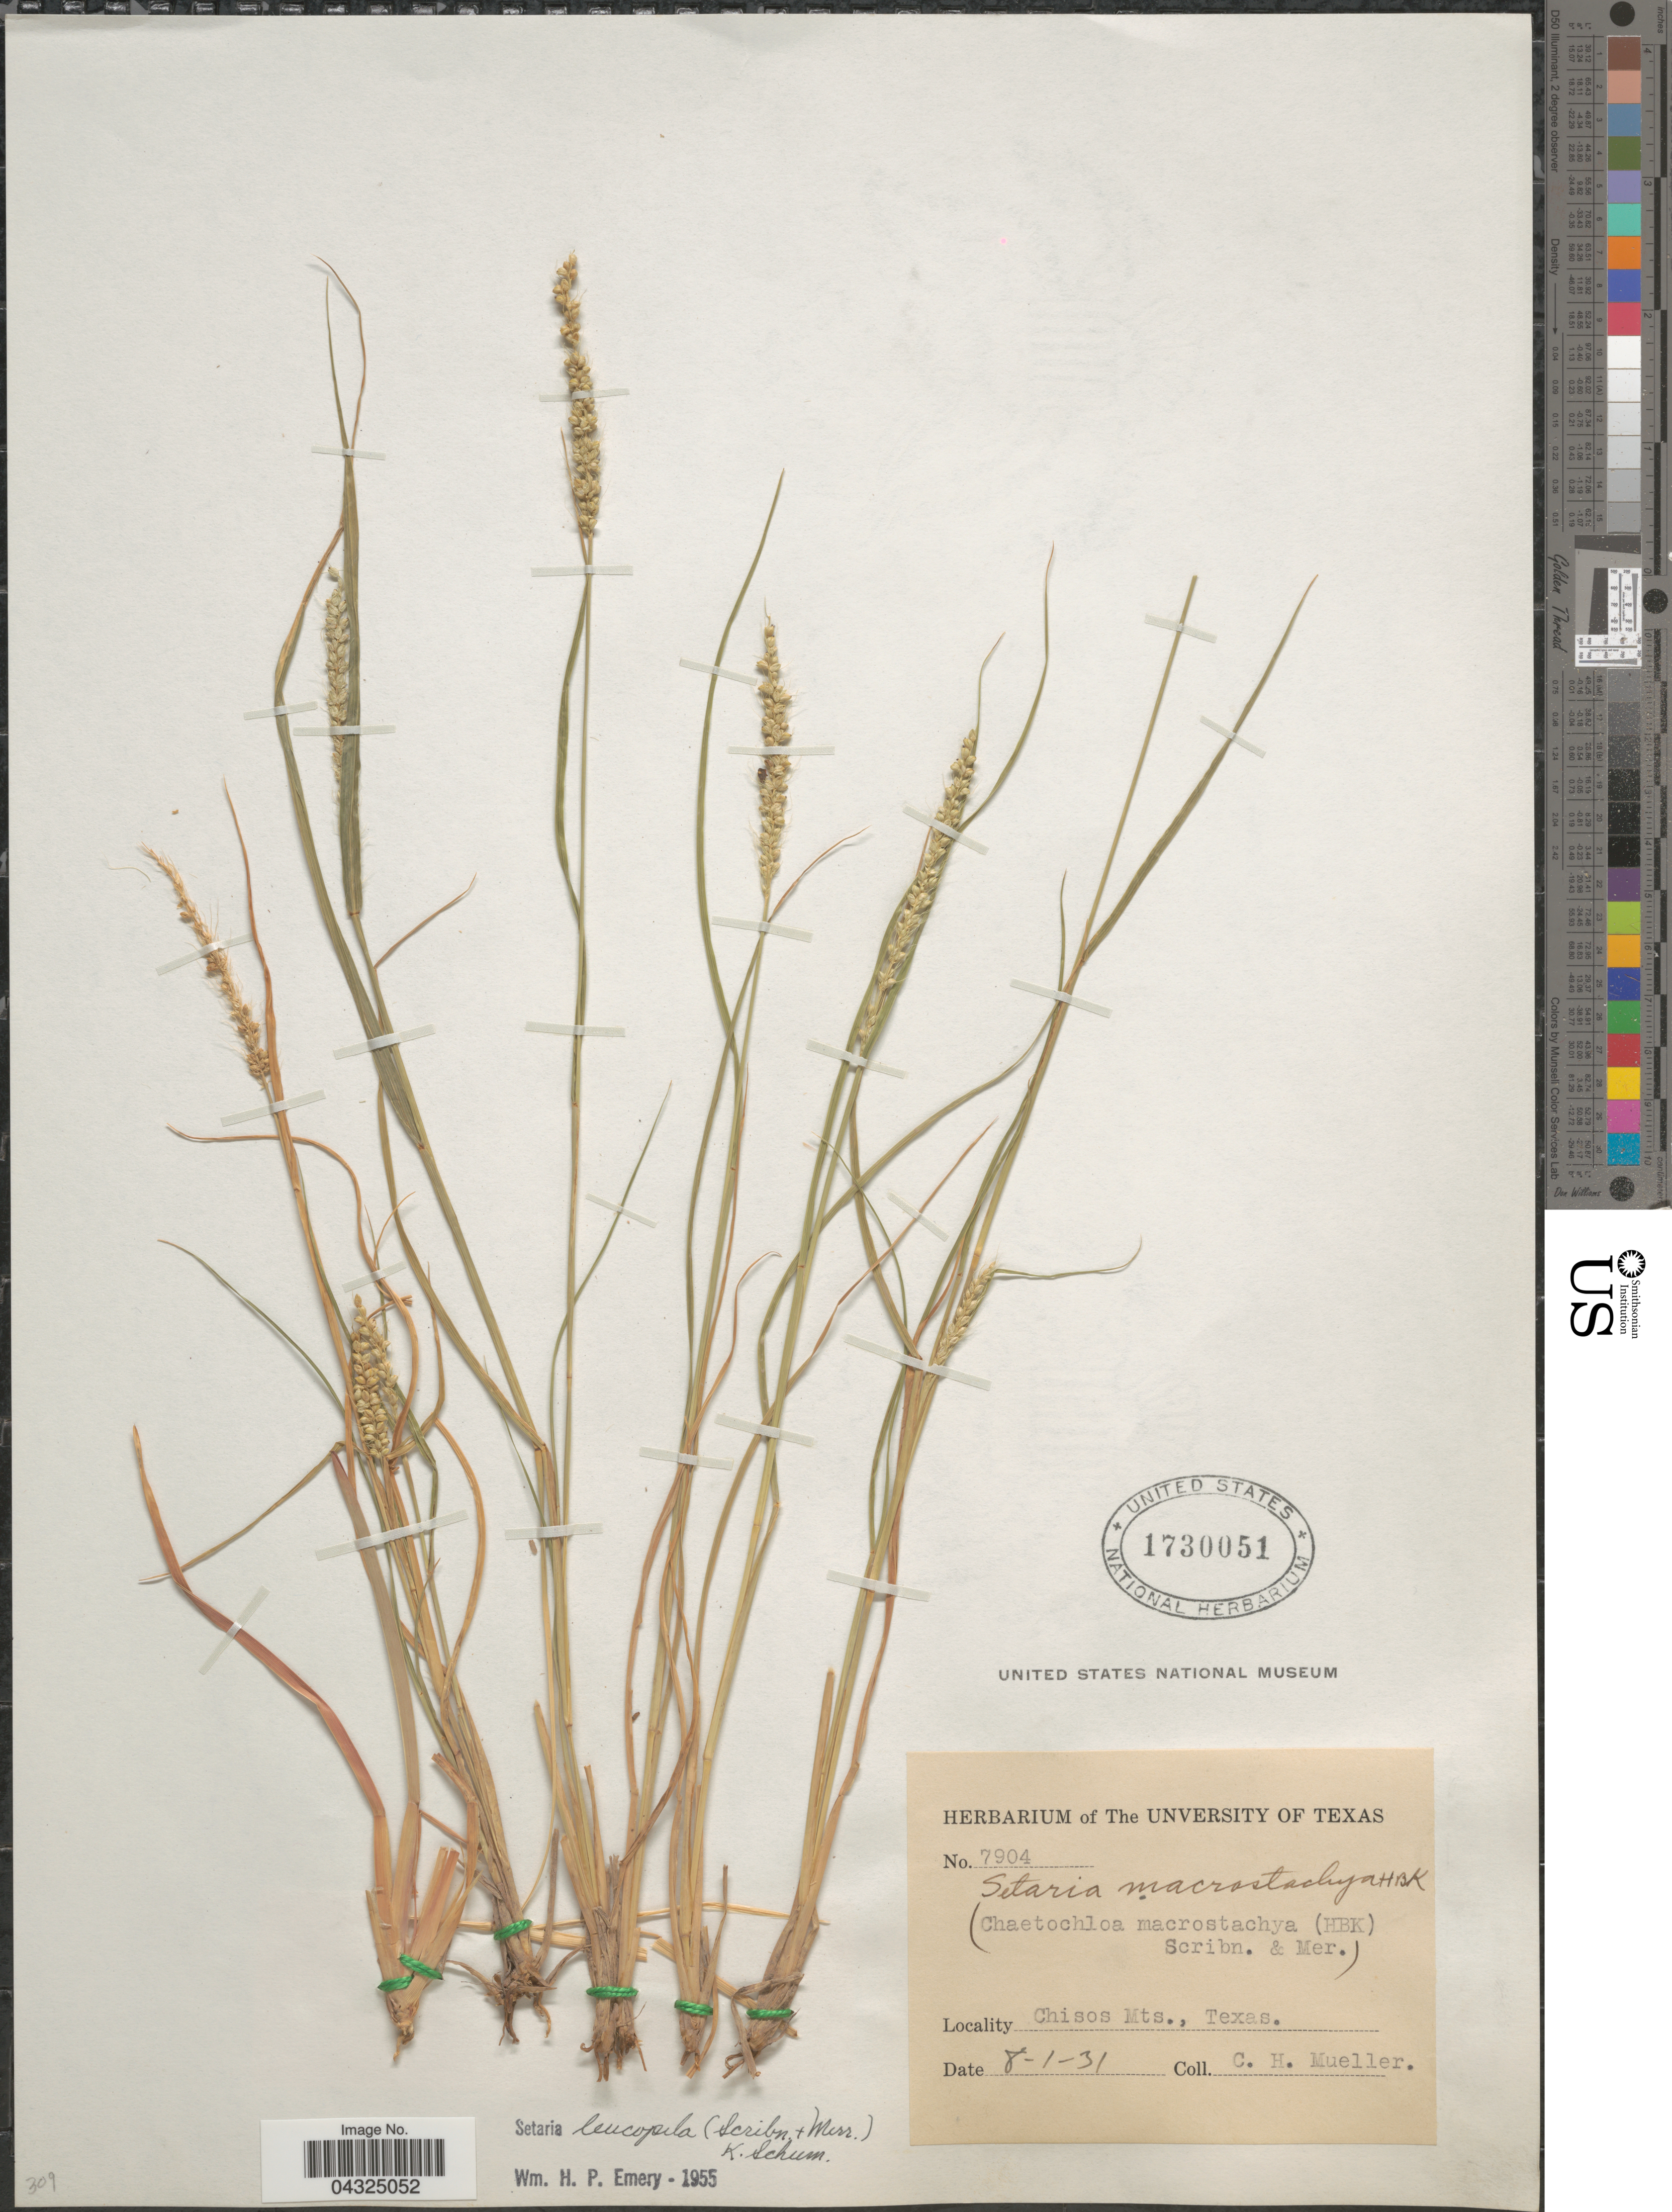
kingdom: Plantae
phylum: Tracheophyta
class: Liliopsida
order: Poales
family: Poaceae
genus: Setaria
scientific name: Setaria leucopila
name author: (Scribn. & Merr.) K. Schum.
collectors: C. H. Mueller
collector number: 7904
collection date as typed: Transcribed d/m/y: 1/8/31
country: United States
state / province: Texas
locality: Chisos Mts.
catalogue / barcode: US 1730051